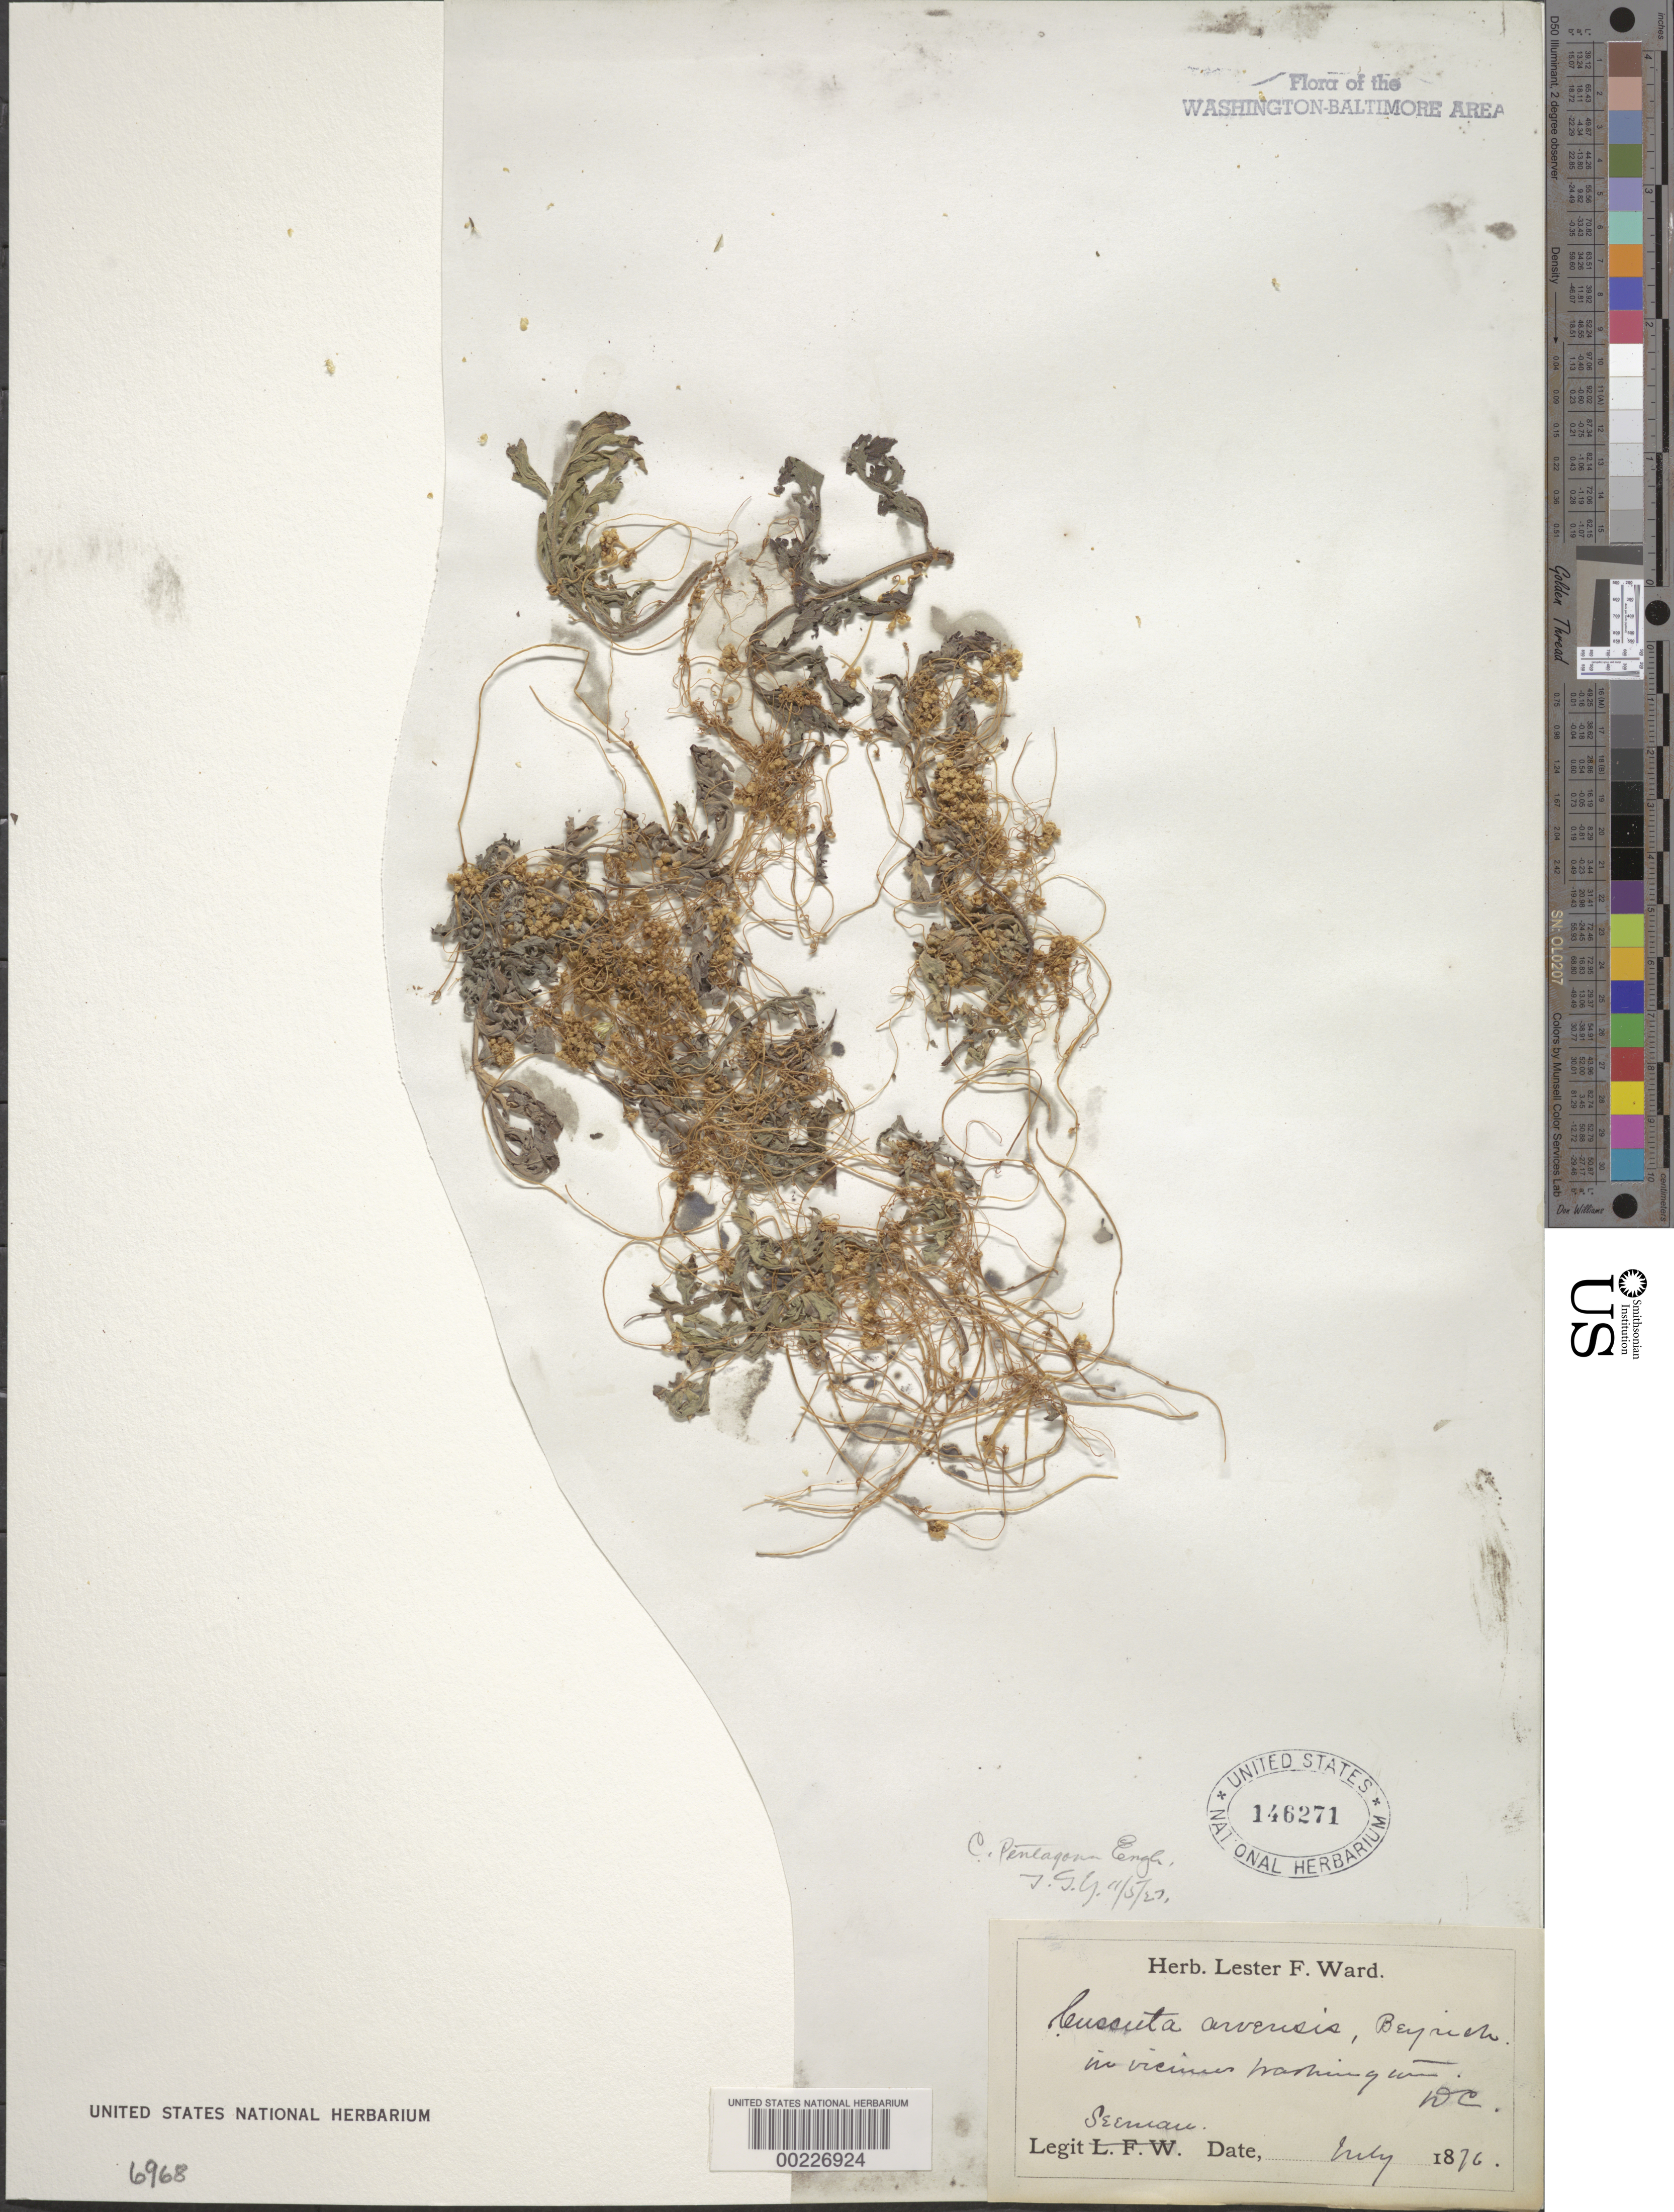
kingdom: Plantae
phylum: Tracheophyta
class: Magnoliopsida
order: Solanales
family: Convolvulaceae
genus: Cuscuta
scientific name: Cuscuta pentagona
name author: Engelm.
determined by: T.G.Y.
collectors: W. Seaman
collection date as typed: Jul 1876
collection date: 1876-07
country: United States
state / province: District of Columbia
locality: Washington, D.C. and vicinity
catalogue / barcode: US 146271